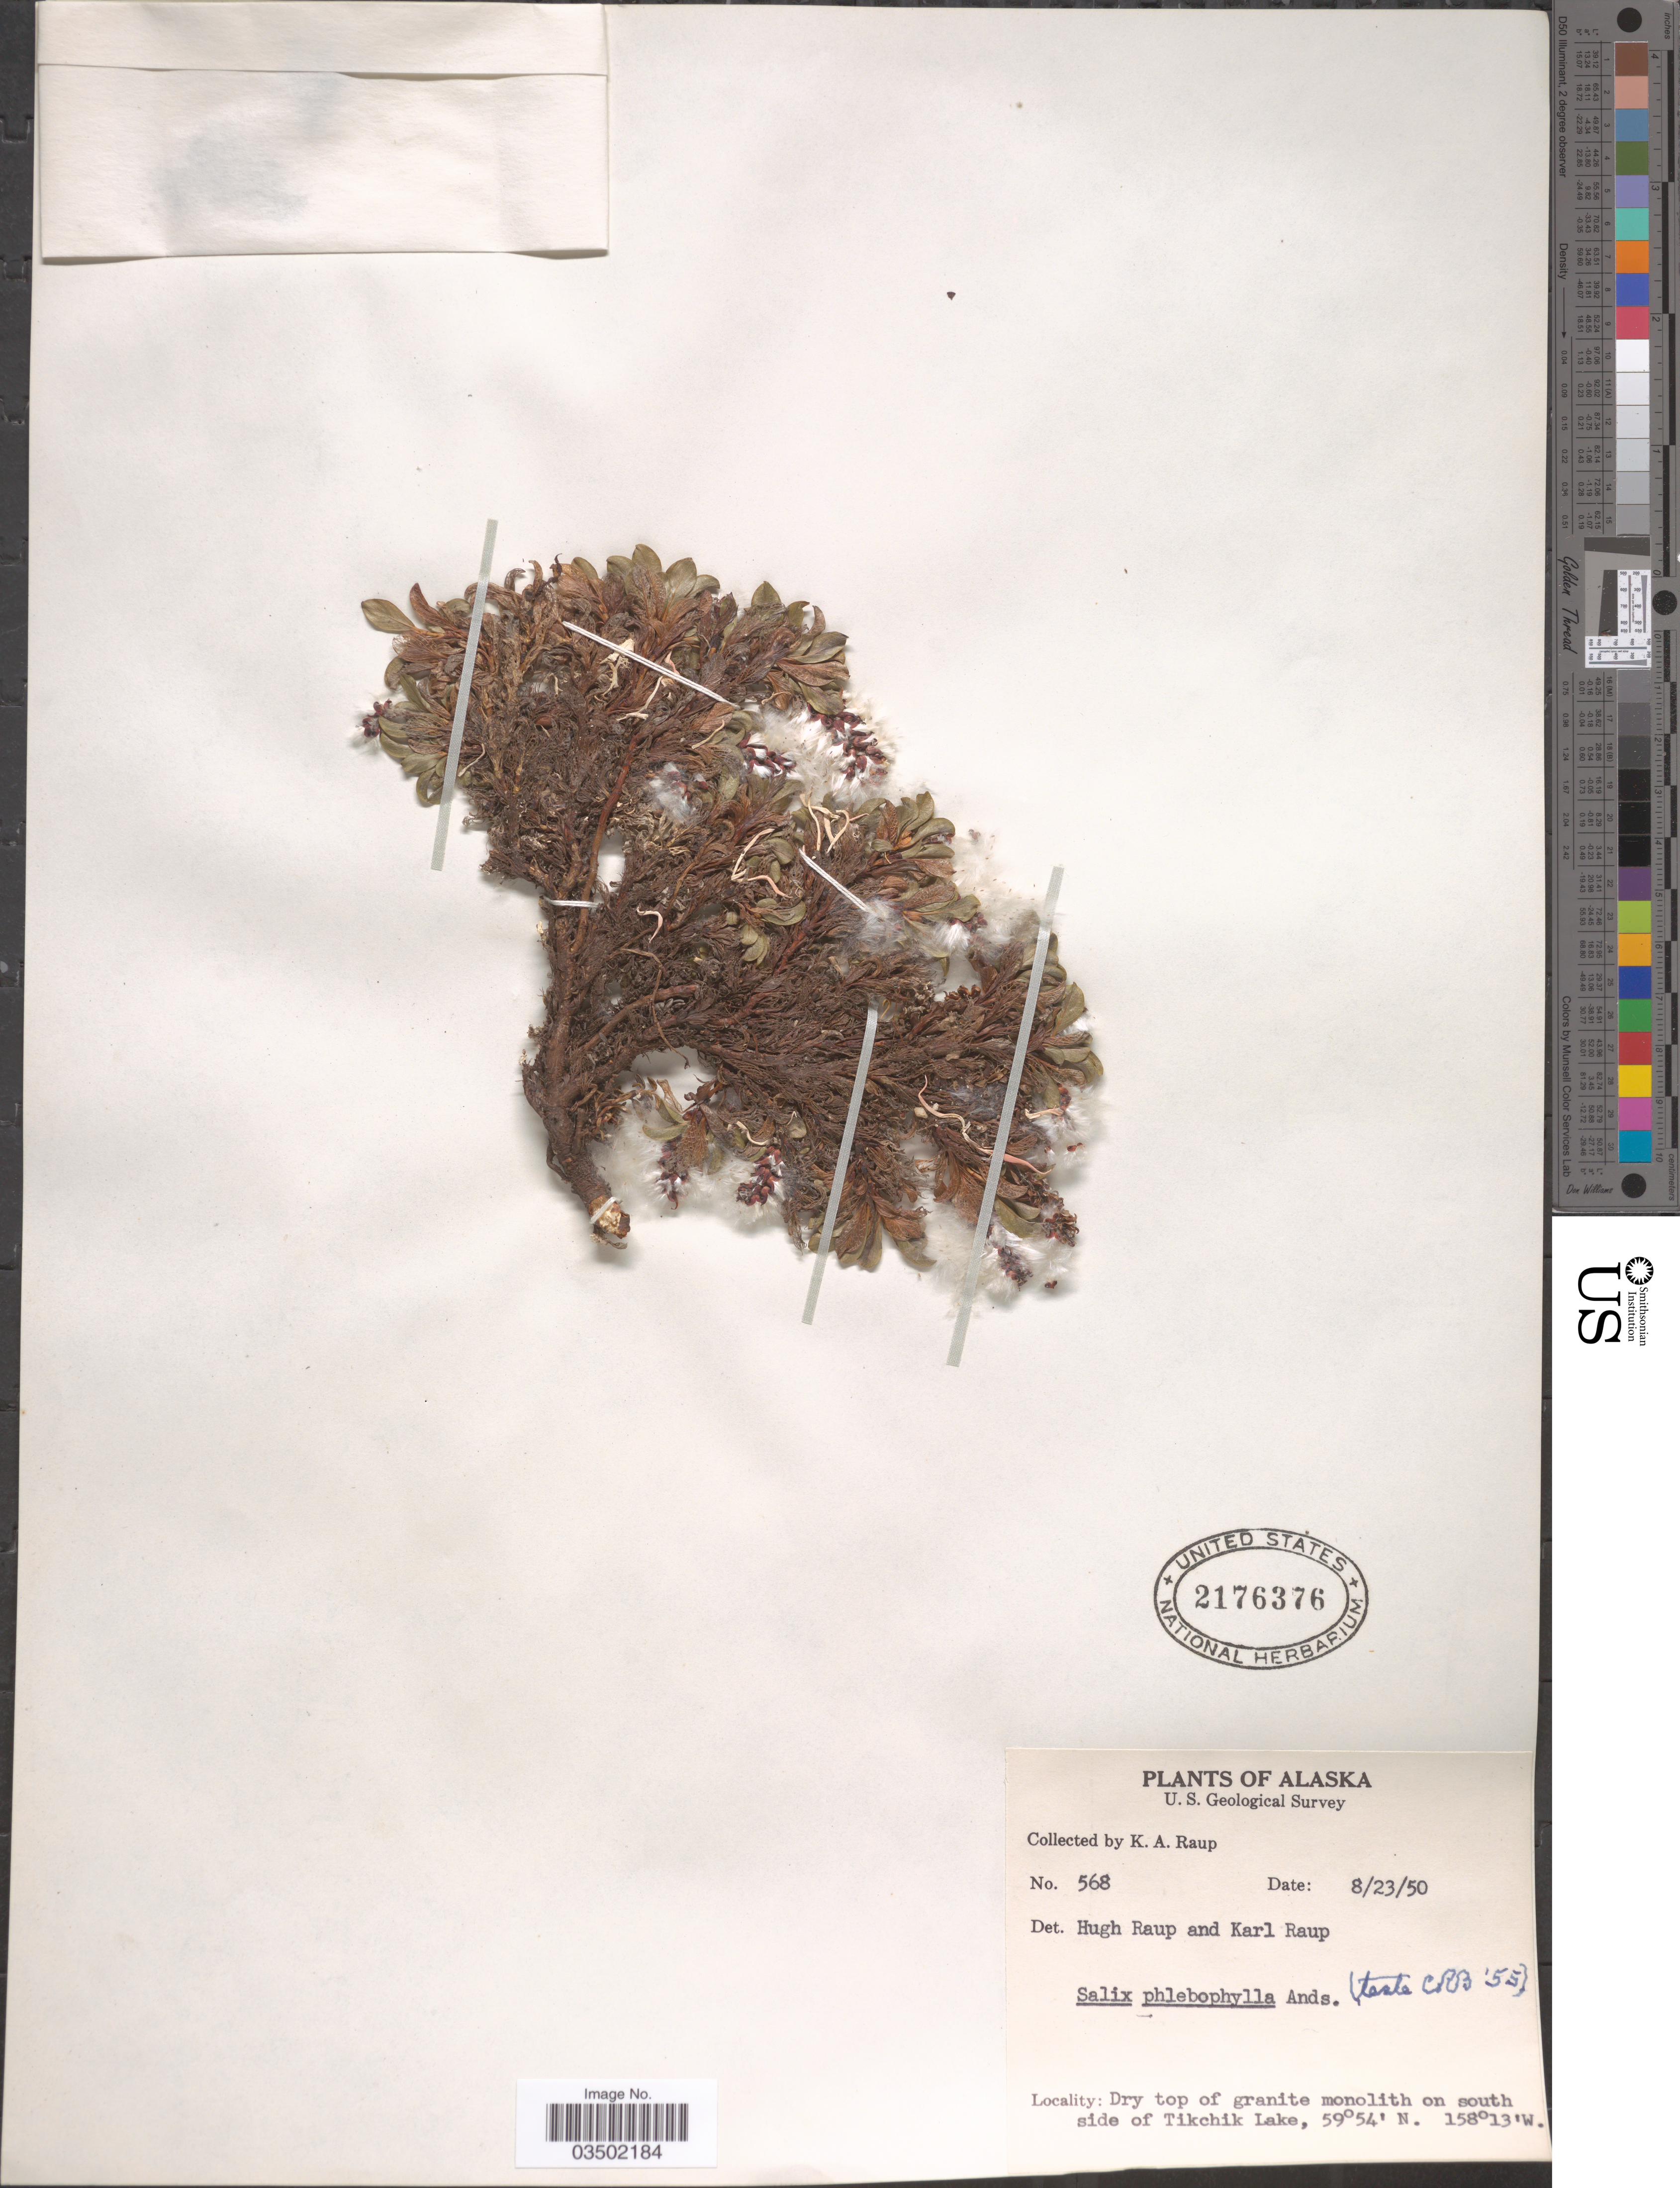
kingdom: Plantae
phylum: Tracheophyta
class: Magnoliopsida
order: Malpighiales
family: Salicaceae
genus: Salix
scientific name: Salix phlebophylla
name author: Andersson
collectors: K. Raup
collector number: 568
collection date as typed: Transcribed d/m/y: 23/8/50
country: United States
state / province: Alaska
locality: Dry top of granite monolith on south side of Tikchik Lake.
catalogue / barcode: US 2176376